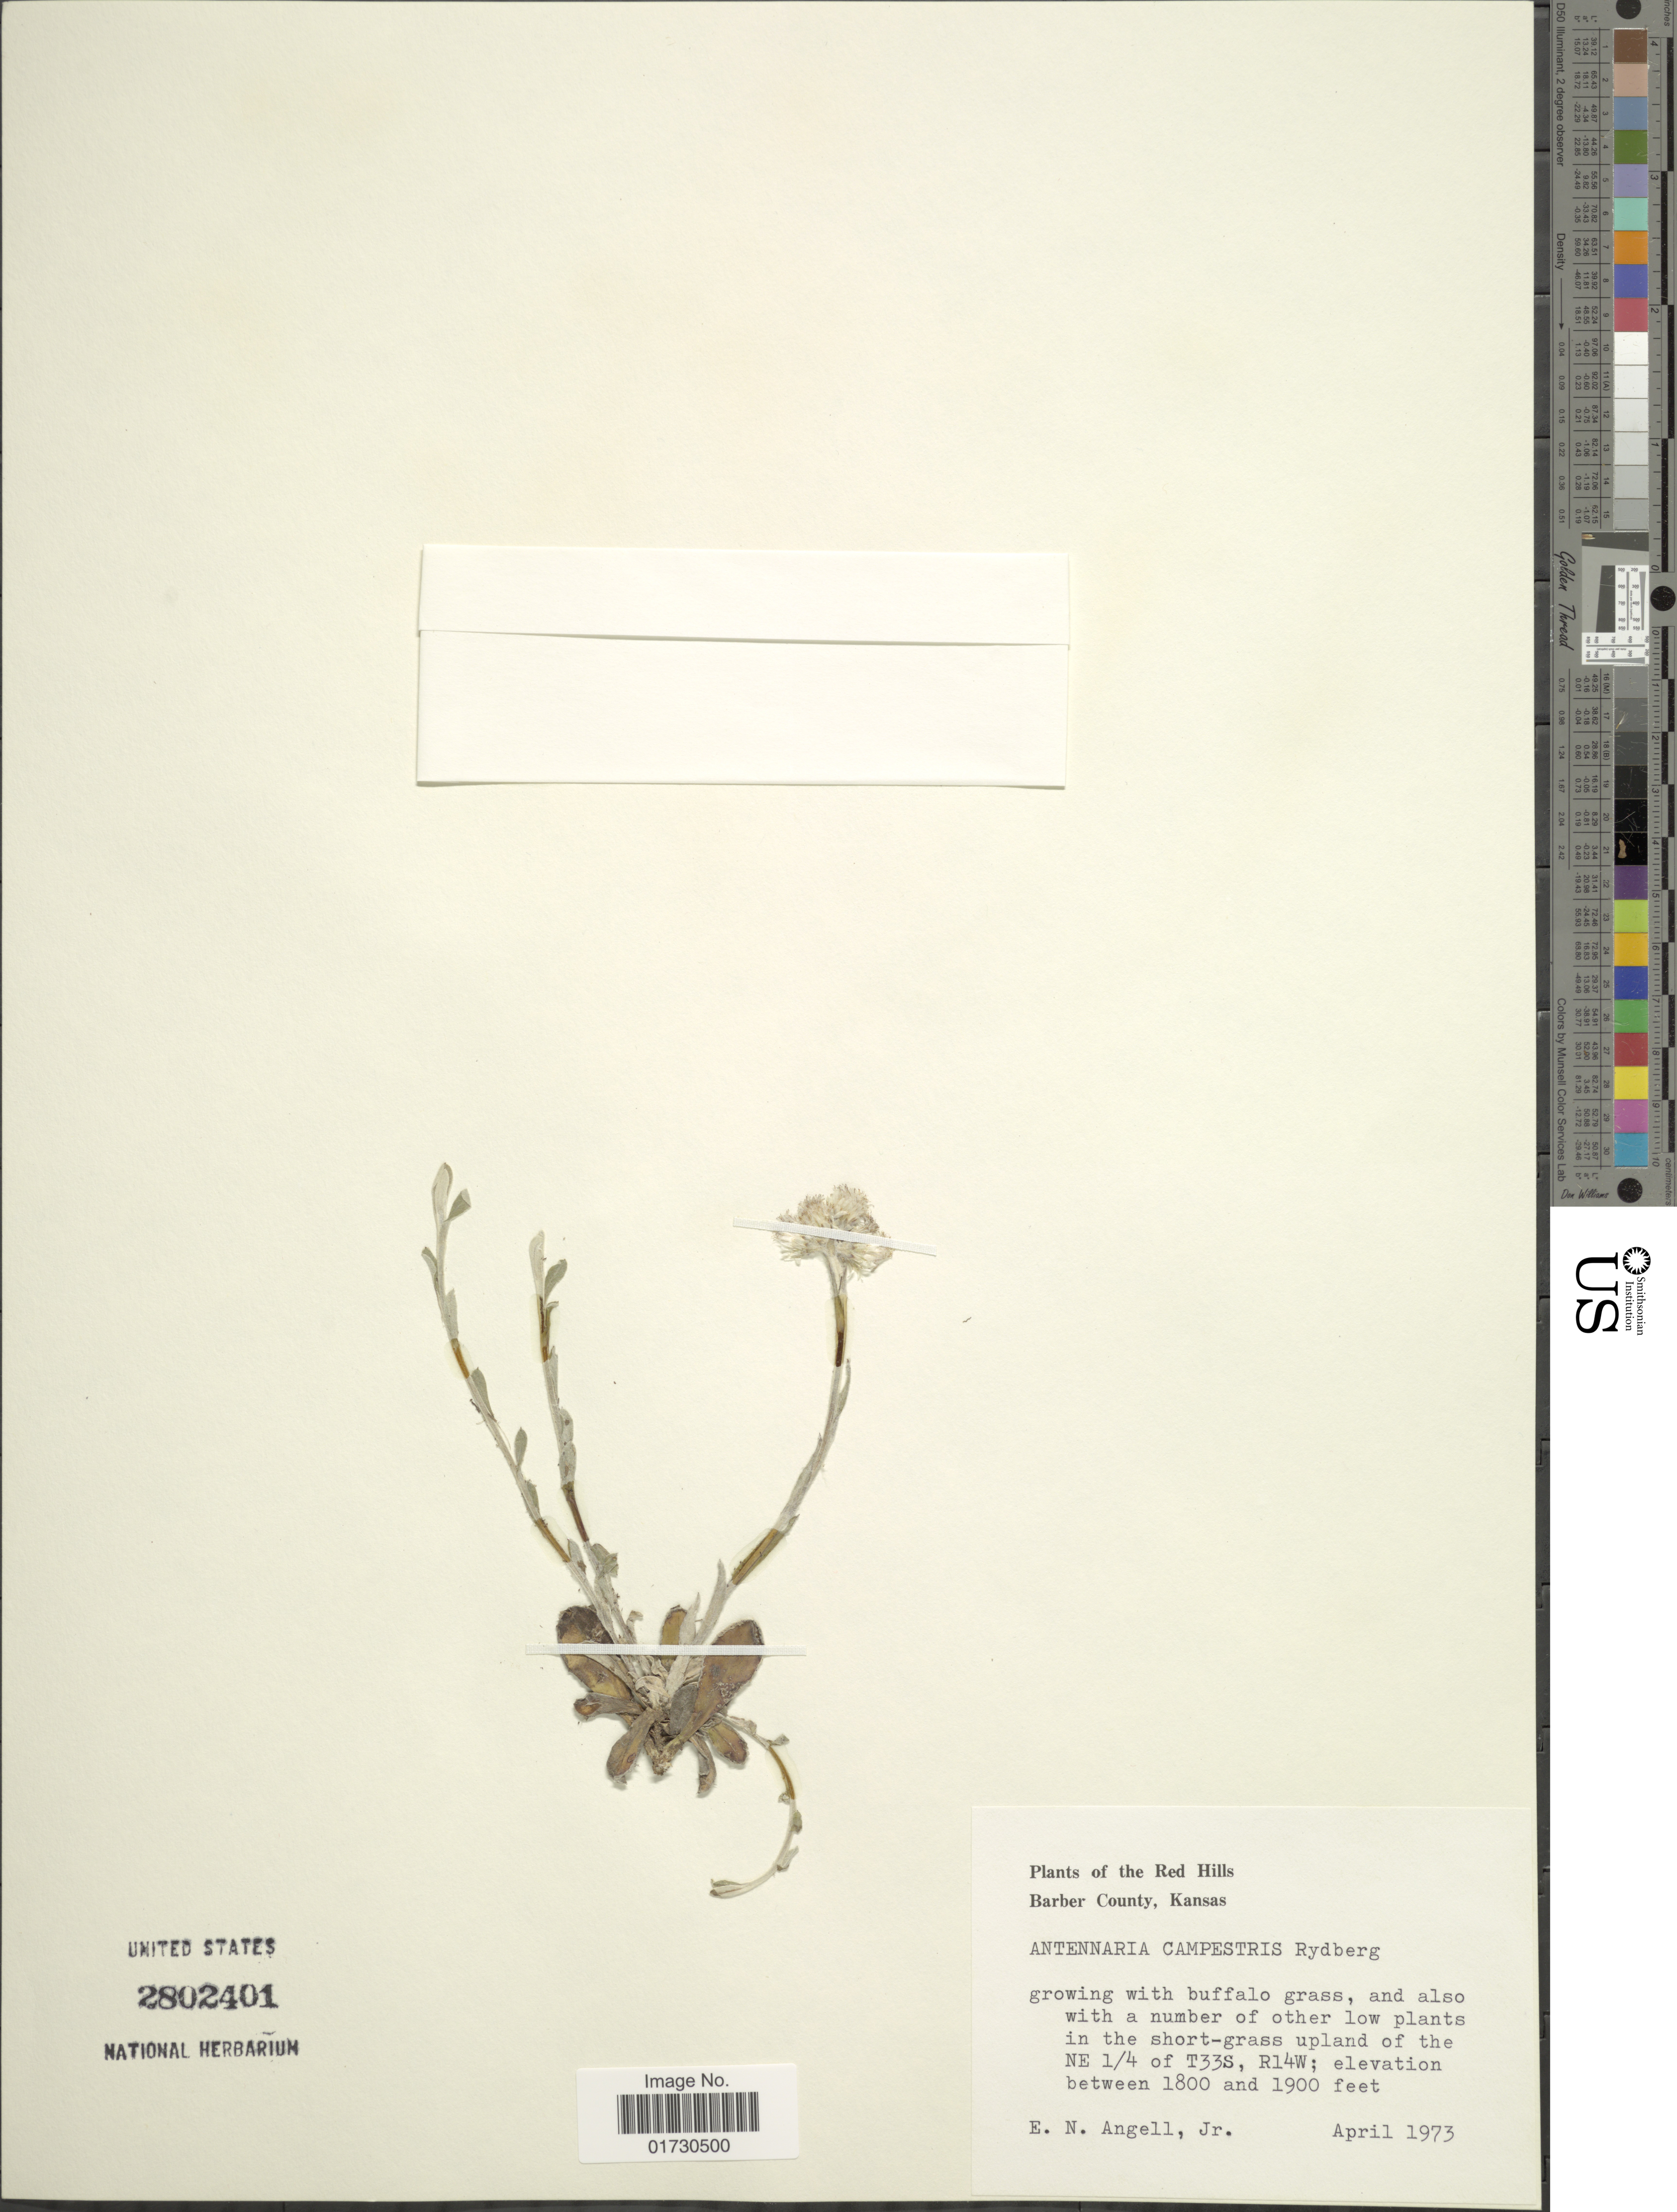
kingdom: Plantae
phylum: Tracheophyta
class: Magnoliopsida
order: Asterales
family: Asteraceae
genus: Antennaria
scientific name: Antennaria campestris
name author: Rydb.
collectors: J. Angell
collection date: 1973-04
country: United States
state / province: Kansas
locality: The Red Hills, Barber County, upland of the NE 1/4 of T33S, R14W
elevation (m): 549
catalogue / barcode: US 2802401